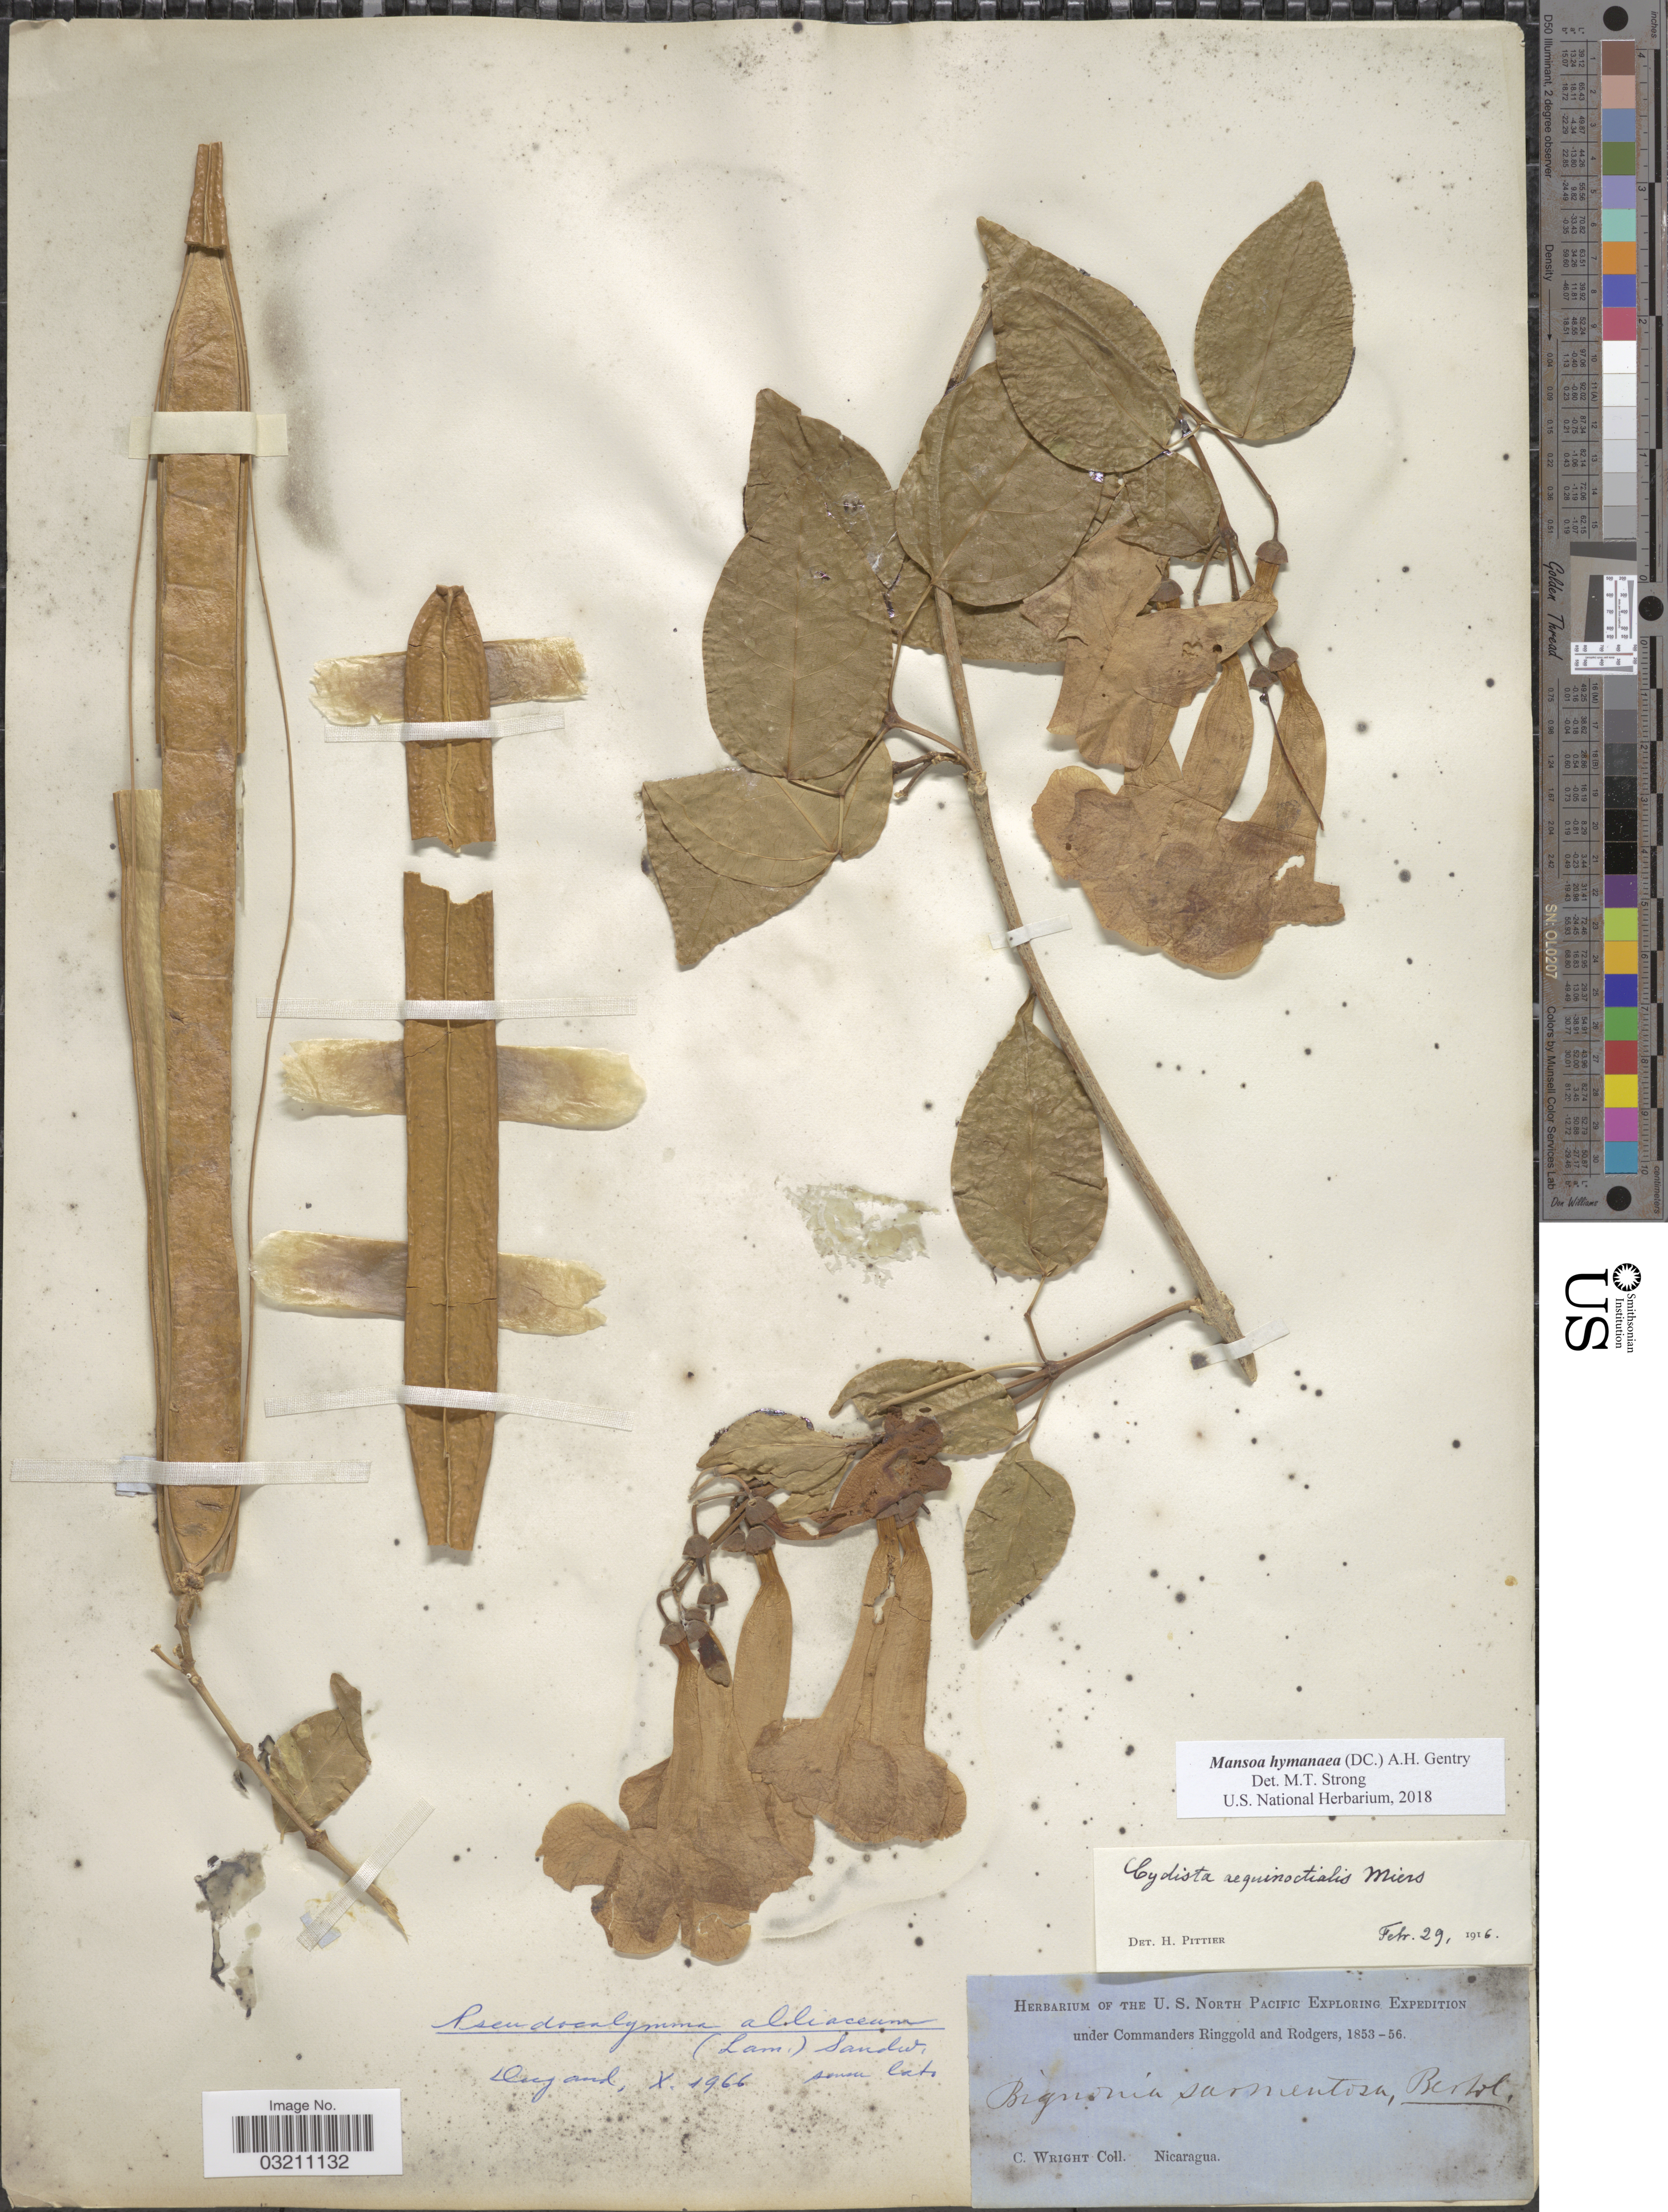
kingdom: Plantae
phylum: Tracheophyta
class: Magnoliopsida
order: Lamiales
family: Bignoniaceae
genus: Mansoa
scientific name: Mansoa hymenaea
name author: (DC.) A.H. Gentry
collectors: C. Wright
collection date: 1853/1856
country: Nicaragua